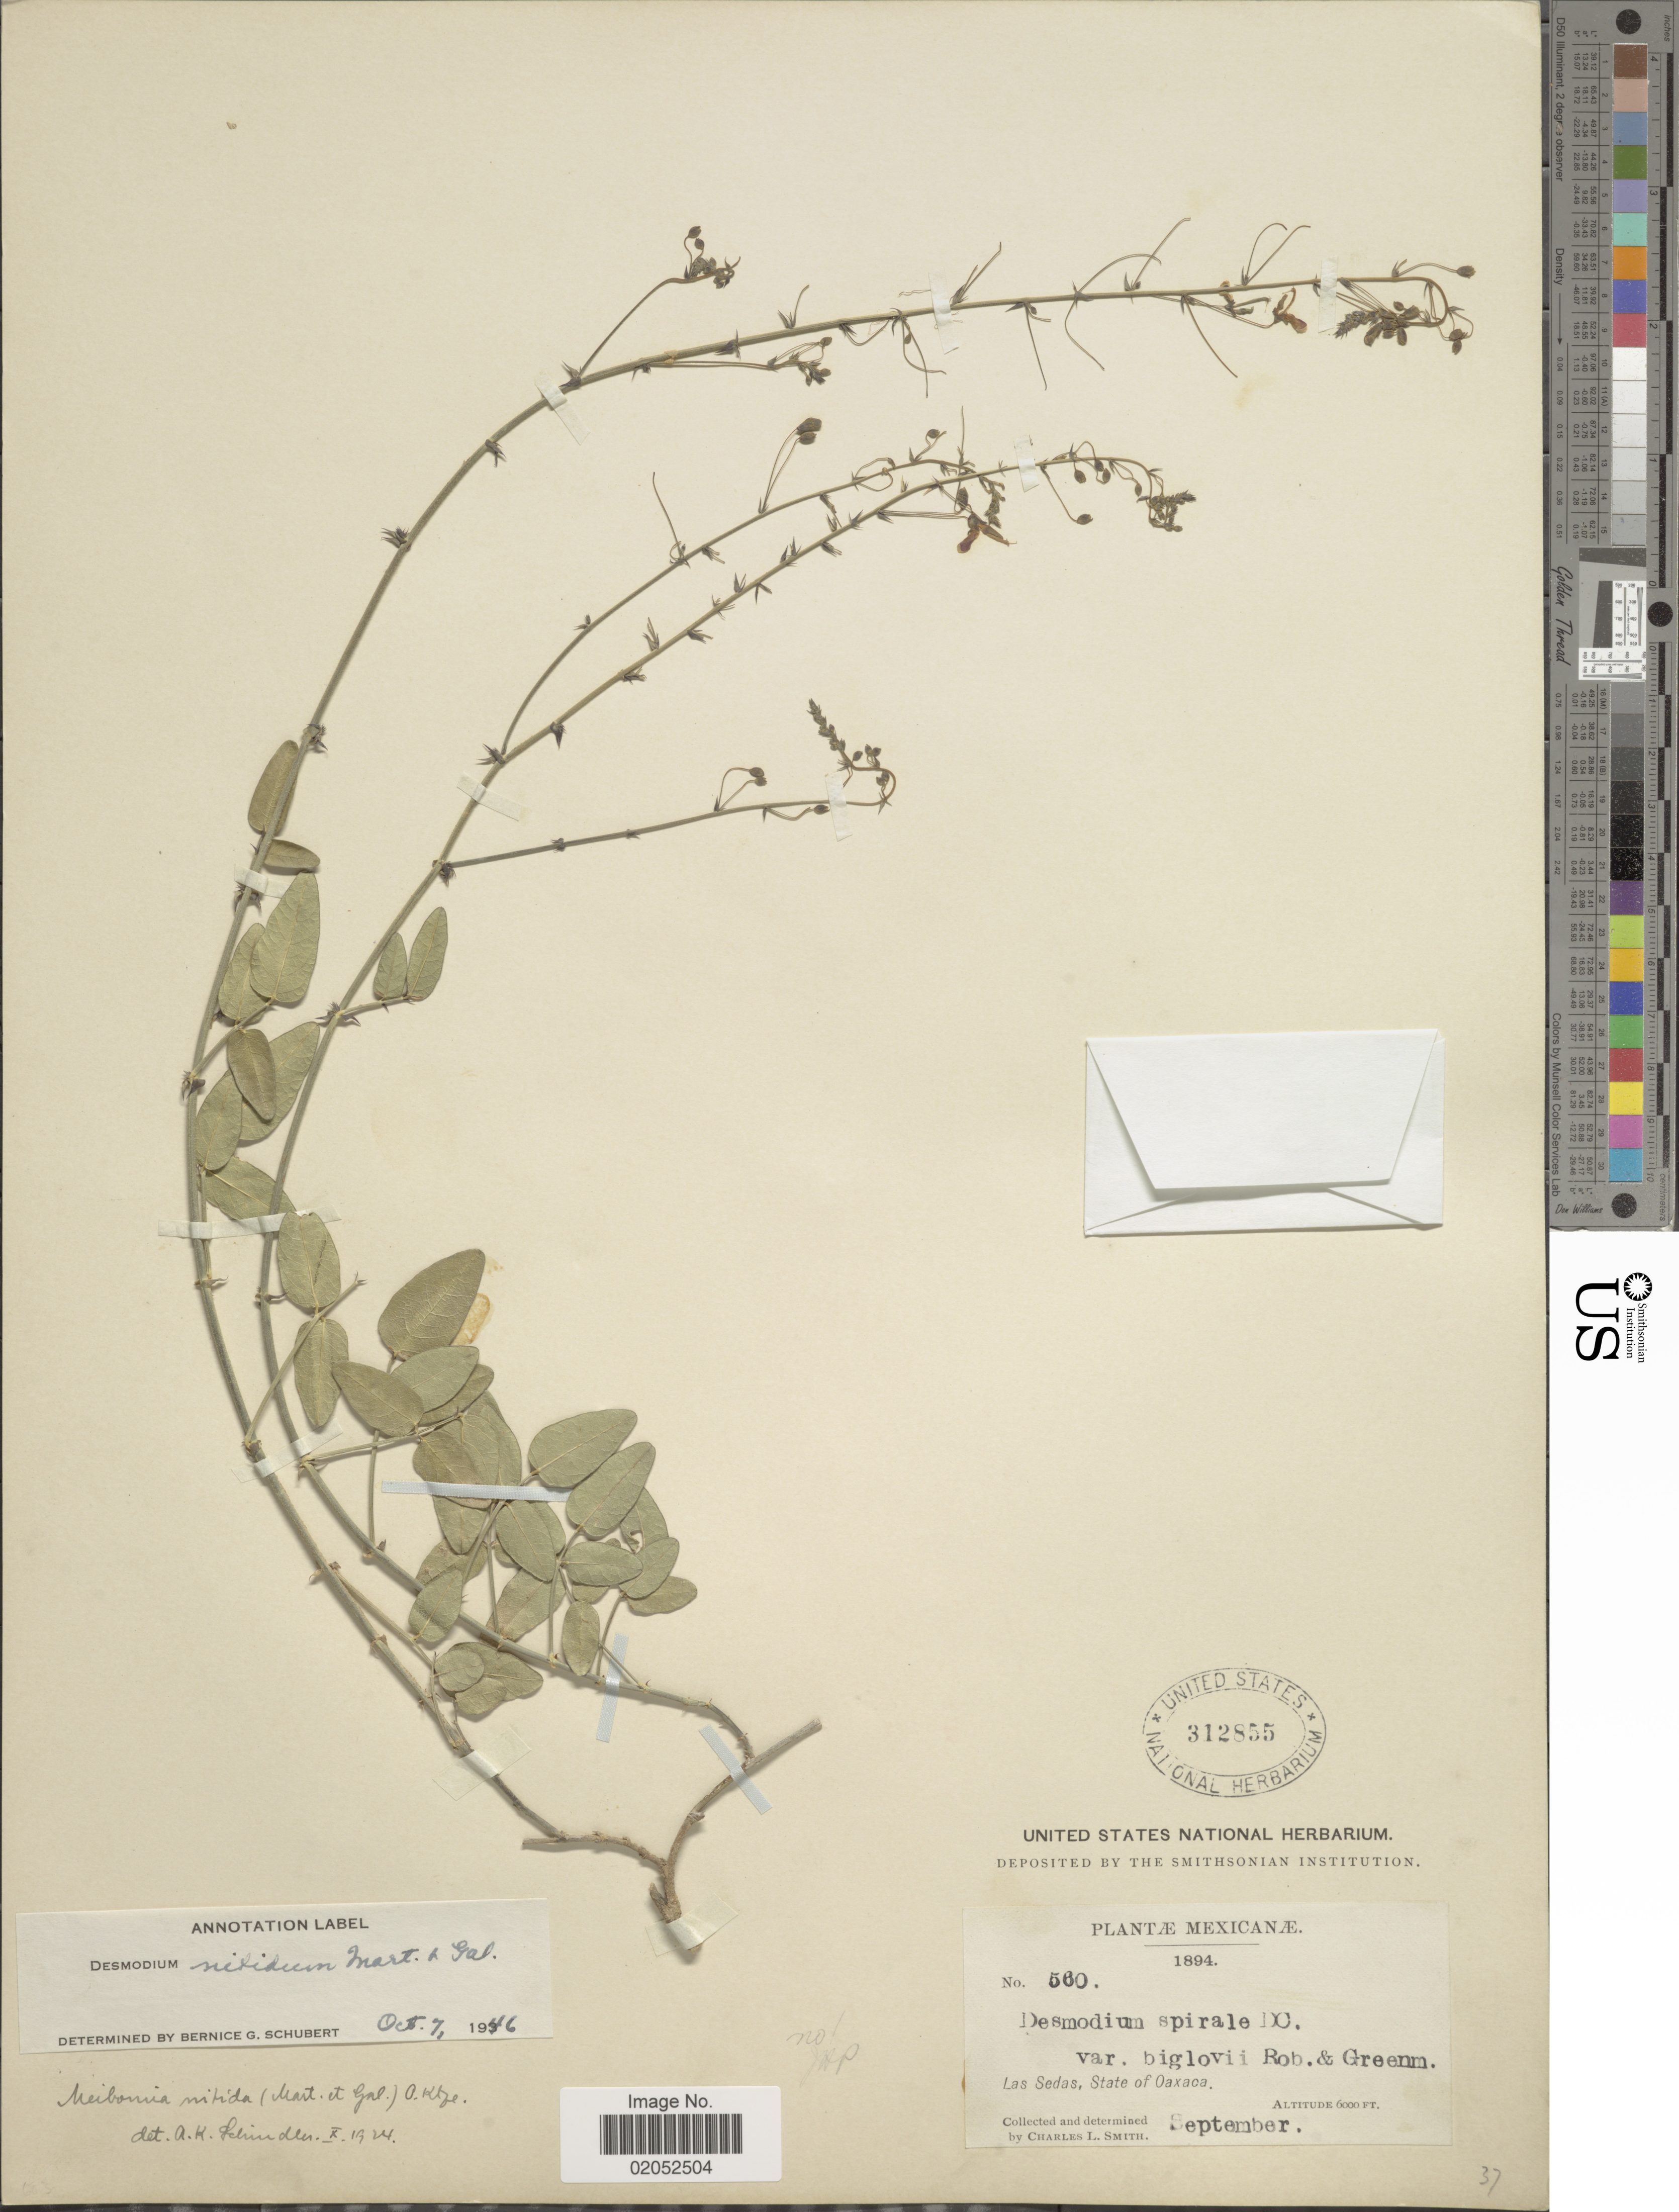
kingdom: Plantae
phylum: Tracheophyta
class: Magnoliopsida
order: Fabales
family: Fabaceae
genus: Desmodium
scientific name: Desmodium nitidum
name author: M. Martens & Galeotti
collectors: C. L. Smith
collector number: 560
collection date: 1894-09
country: Mexico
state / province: Oaxaca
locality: Mexicanae, Las Sedas, State of Oaxaca.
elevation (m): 1829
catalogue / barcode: US 312855